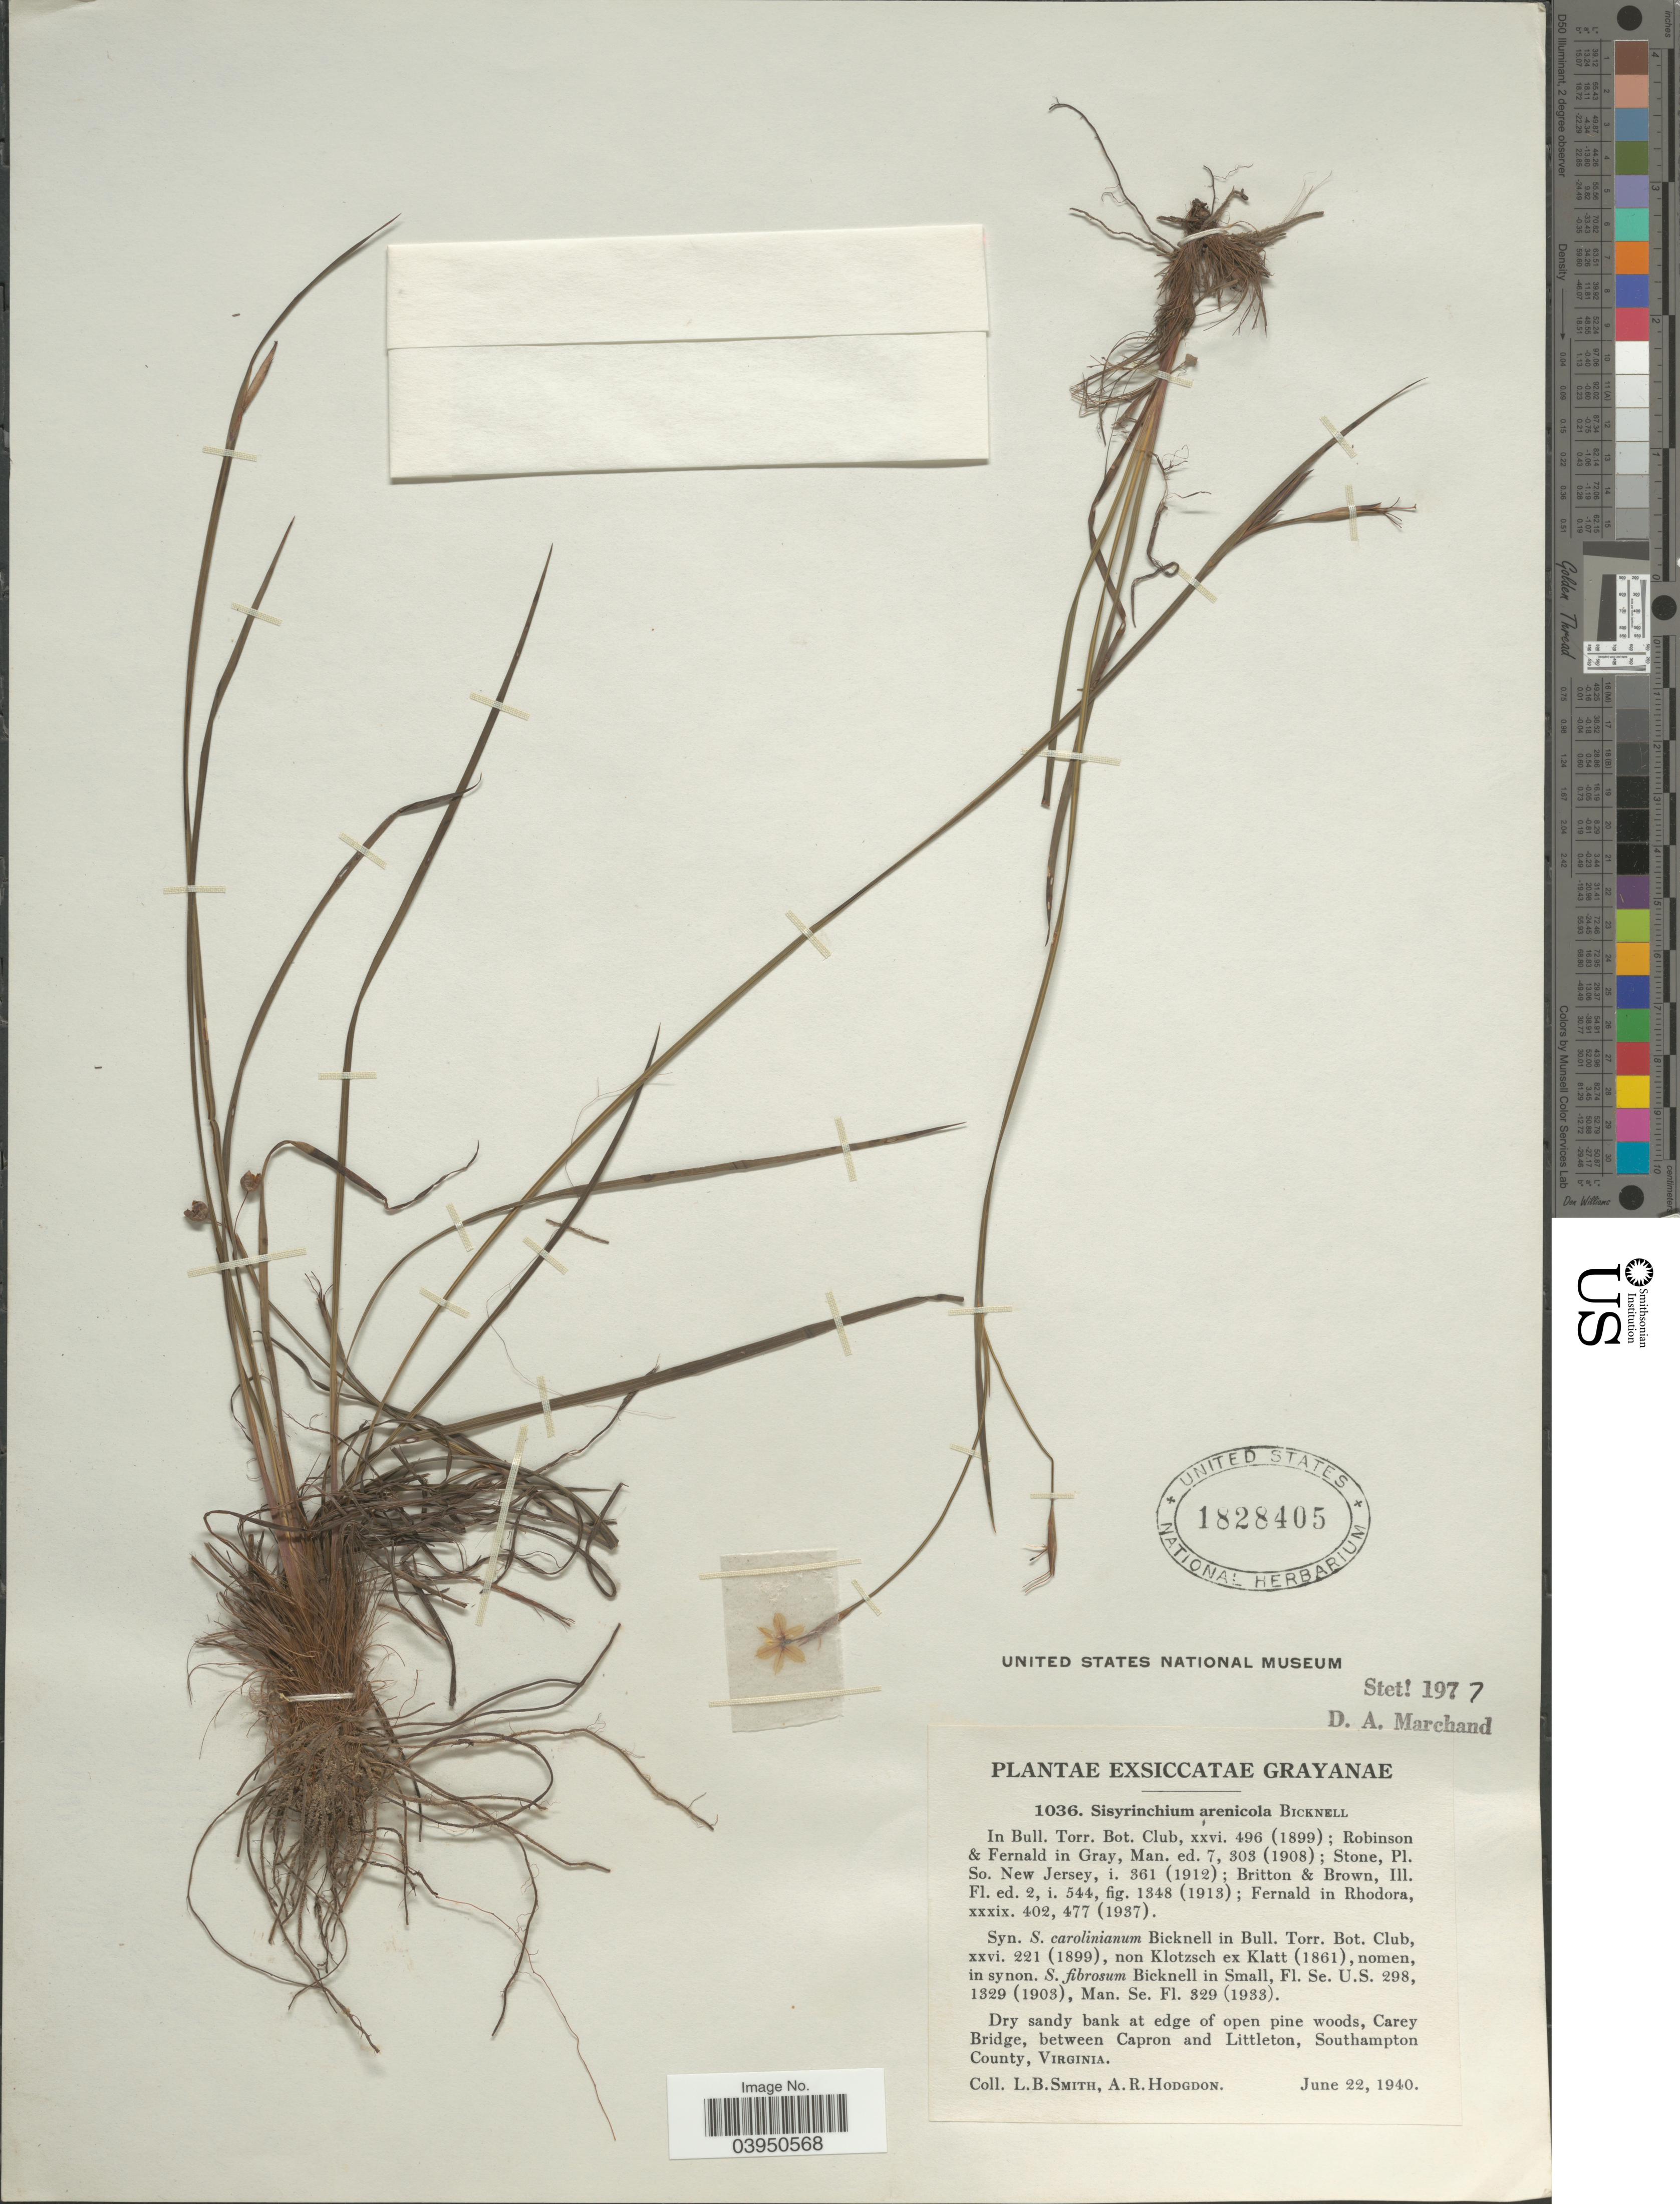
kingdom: Plantae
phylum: Tracheophyta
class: Liliopsida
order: Asparagales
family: Iridaceae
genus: Sisyrinchium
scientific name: Sisyrinchium arenicola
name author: E.P. Bicknell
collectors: L. Smith & A. R. Hodgdon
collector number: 1036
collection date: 1940-06-22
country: United States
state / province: Virginia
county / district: Southampton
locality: Carey Bridge, between Capron and Littleton,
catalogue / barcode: US 1828405